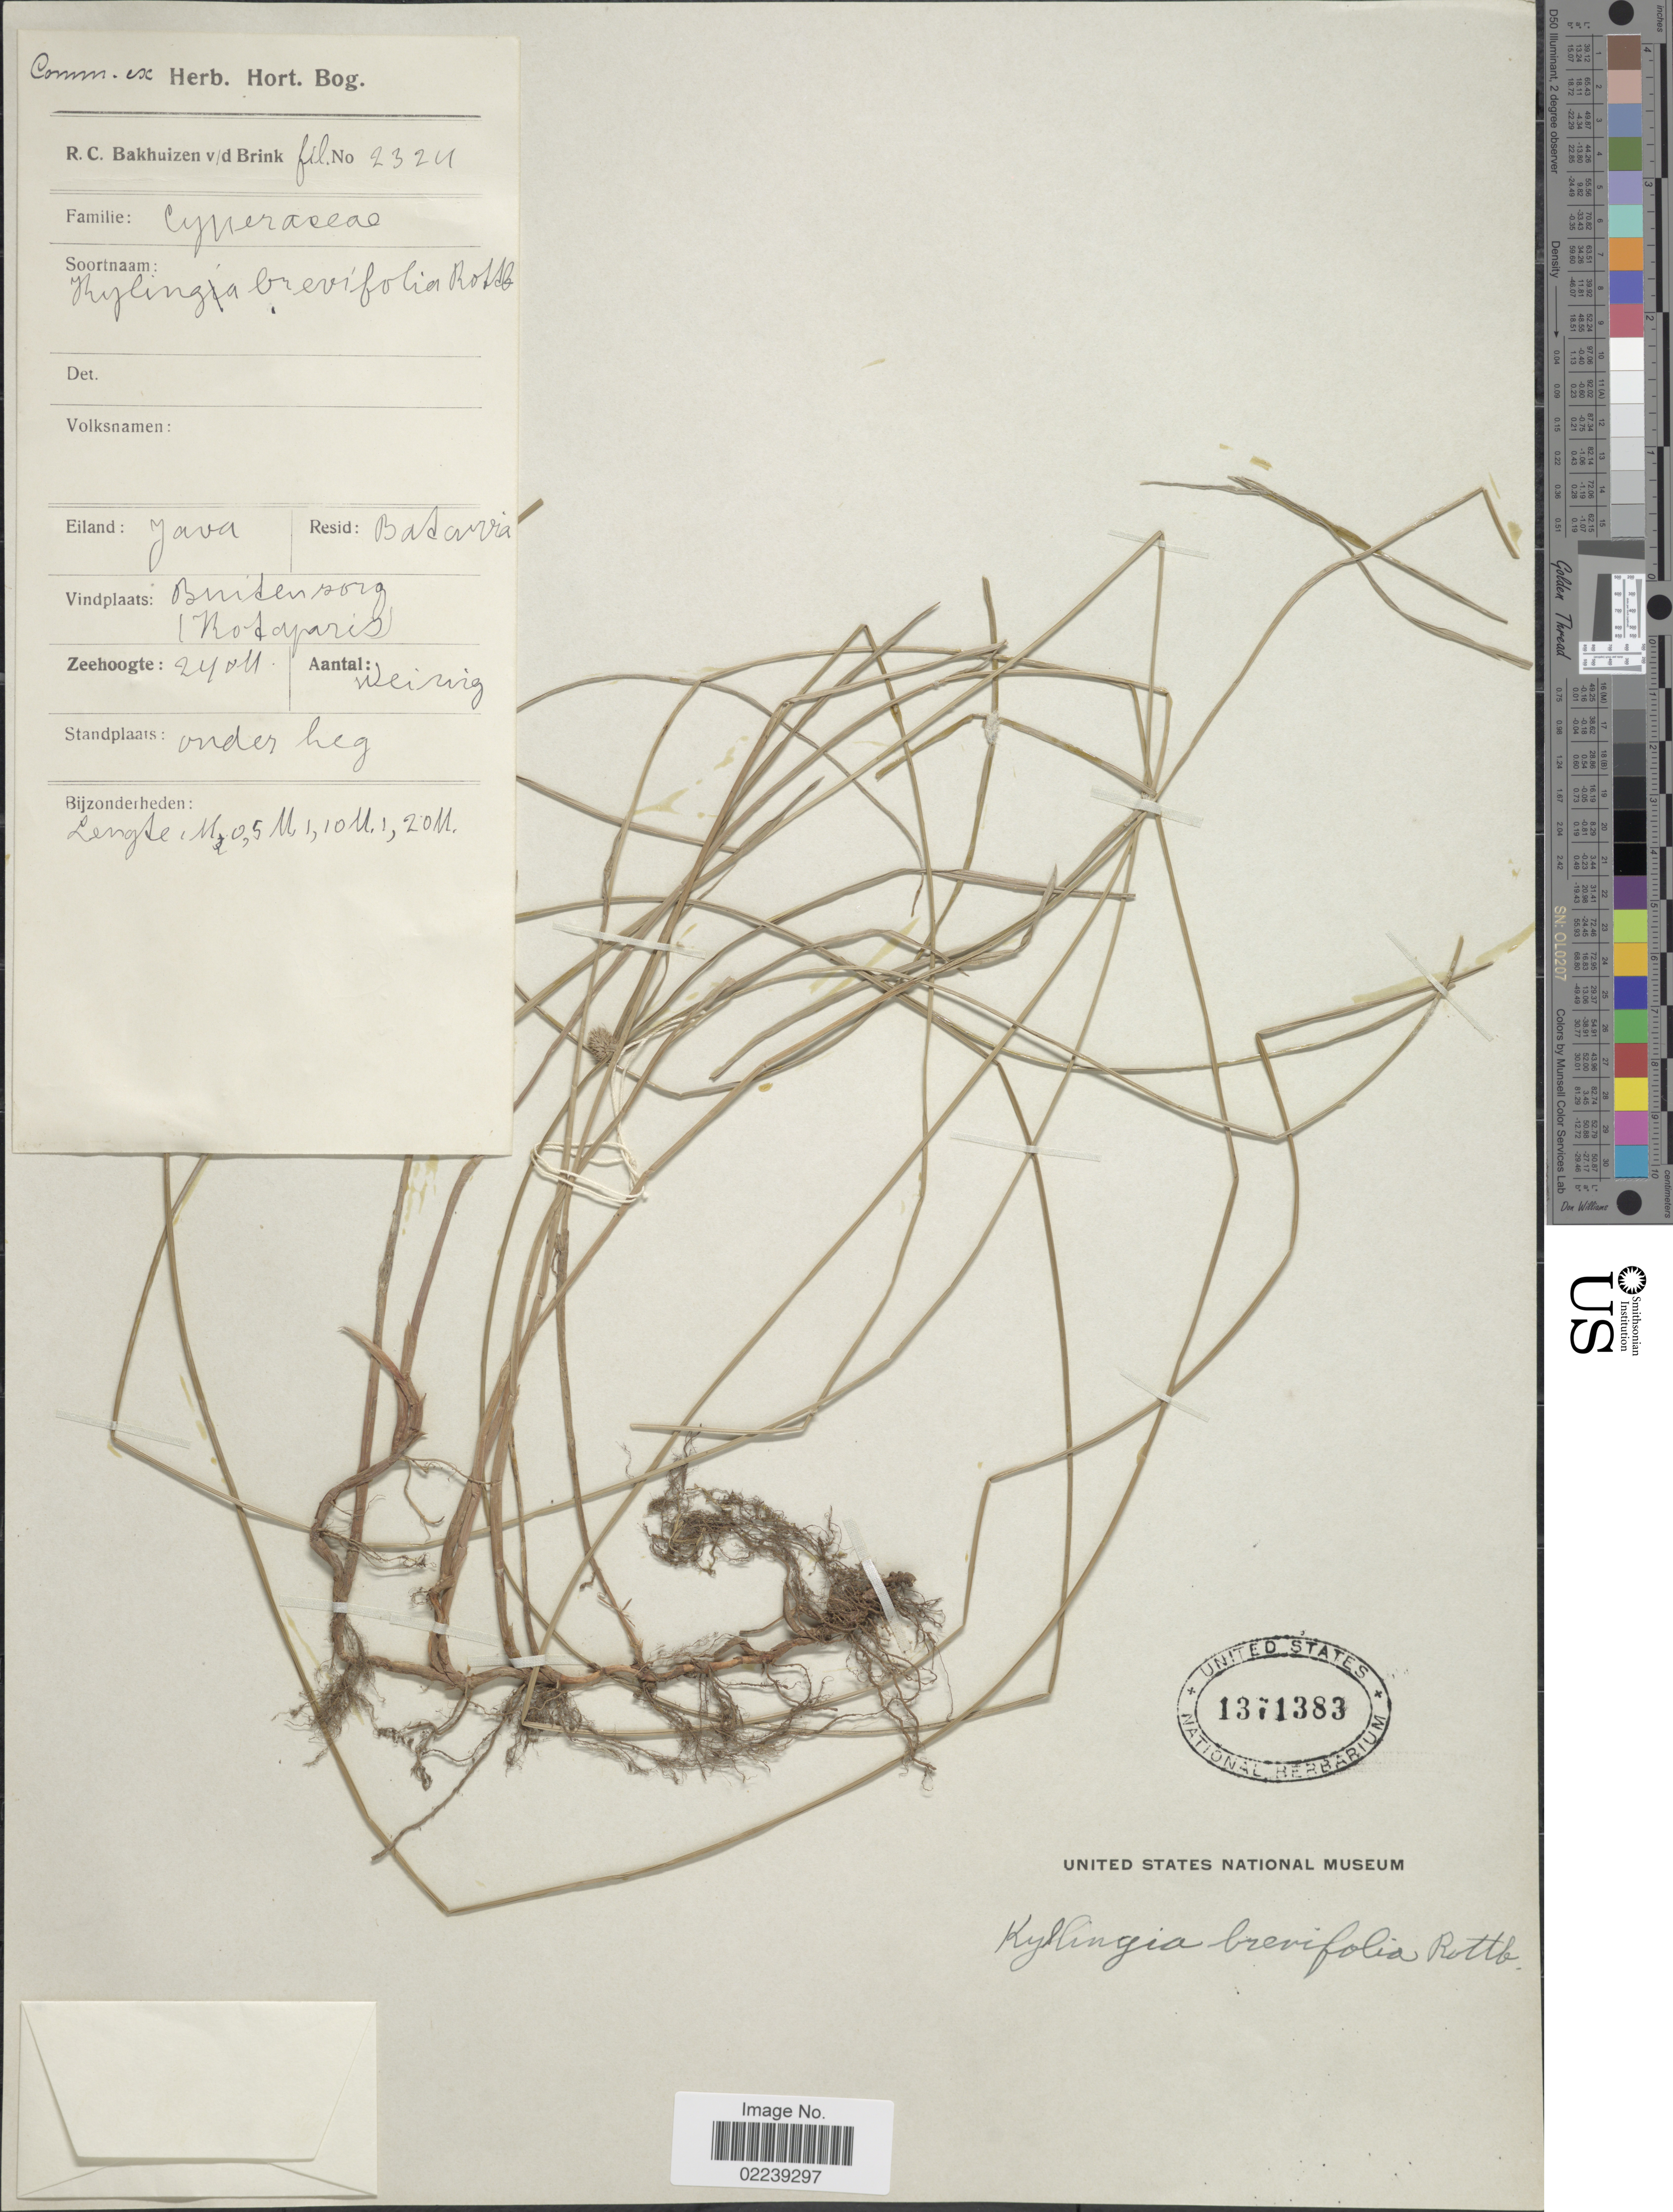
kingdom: Plantae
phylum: Tracheophyta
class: Liliopsida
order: Poales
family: Cyperaceae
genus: Cyperus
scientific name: Cyperus brevifolius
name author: (Rottb.) Hassk.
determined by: Strong, M. T., (US), Smithsonian Institution - National Museum of Natural History (UNITED STATES)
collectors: R. C. Bakhuizen van den Brink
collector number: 2324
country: Indonesia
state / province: Java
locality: Eiland: Java, Resid: Batavia, Buitenzorg (Rodaparis)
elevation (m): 240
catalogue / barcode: US 1371383